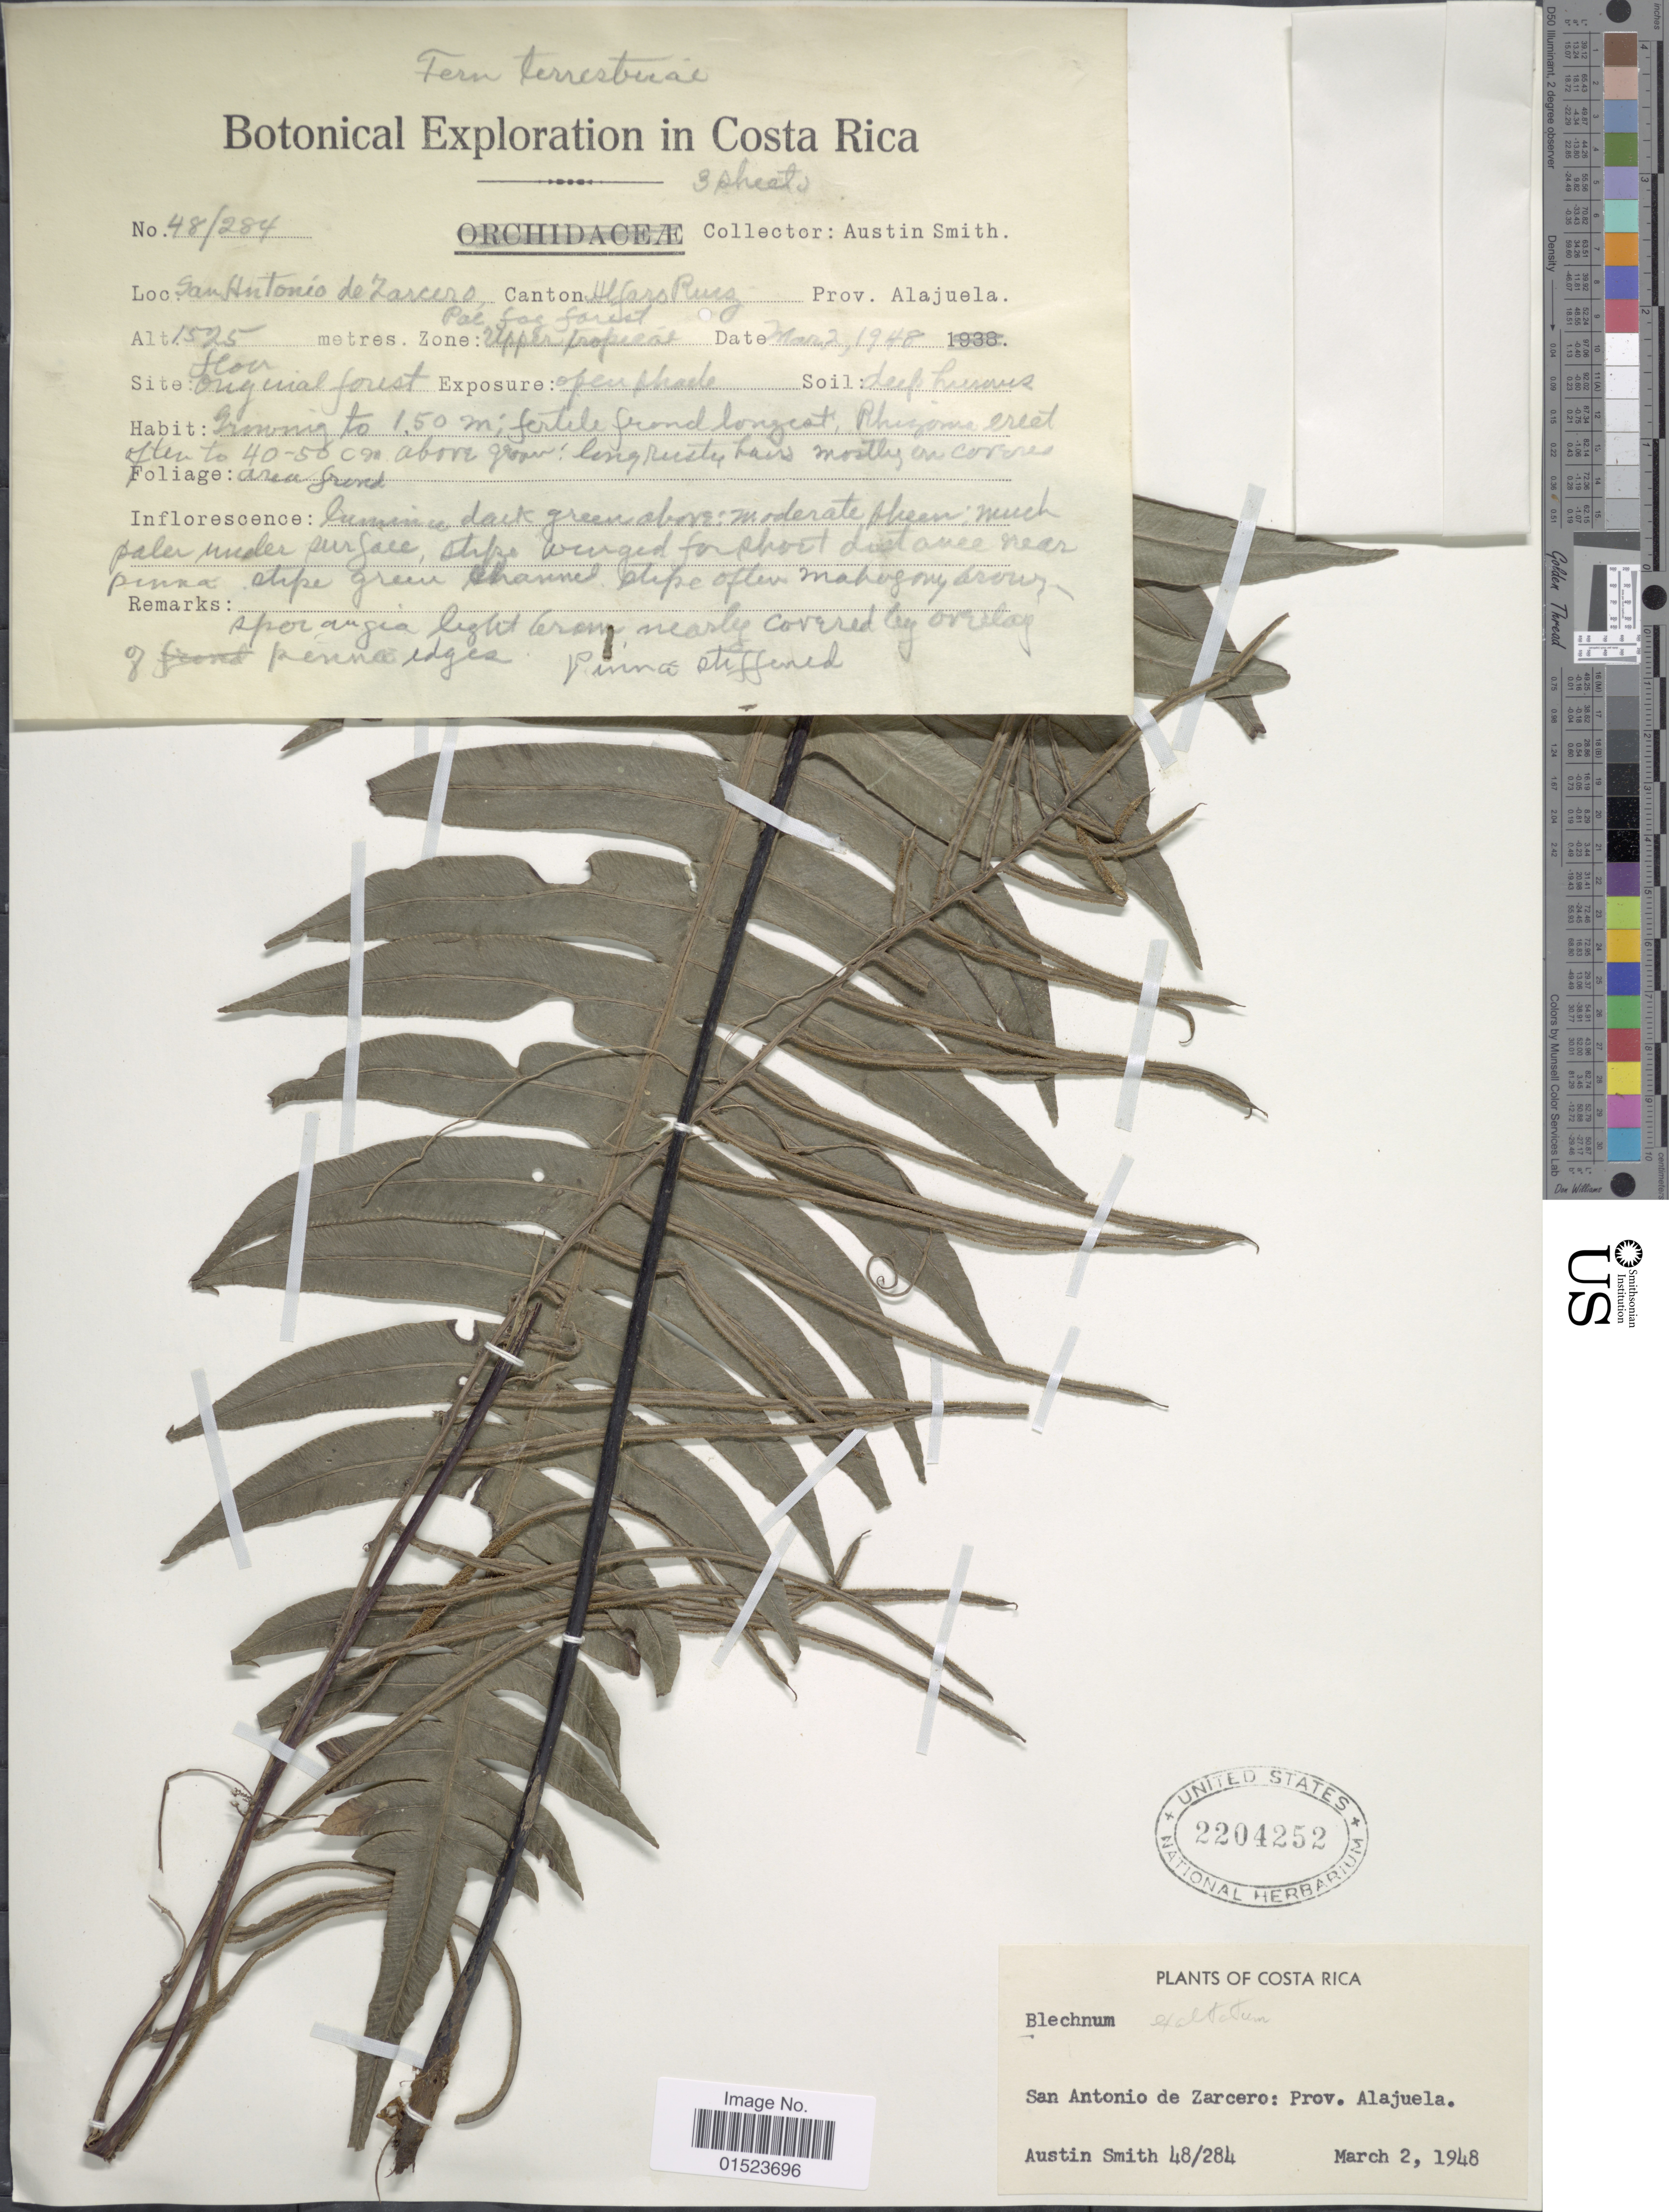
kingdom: Plantae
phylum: Tracheophyta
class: Polypodiopsida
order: Polypodiales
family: Blechnaceae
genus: Blechnum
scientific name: Blechnum divergens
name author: (Kunze) Mett.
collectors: Aust P. Smith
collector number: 48/284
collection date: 1948-03-02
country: Costa Rica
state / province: Alajuela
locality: San Antonio de Zarcero, Canton Alfaro Ruiz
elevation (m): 1525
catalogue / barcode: US 2204252